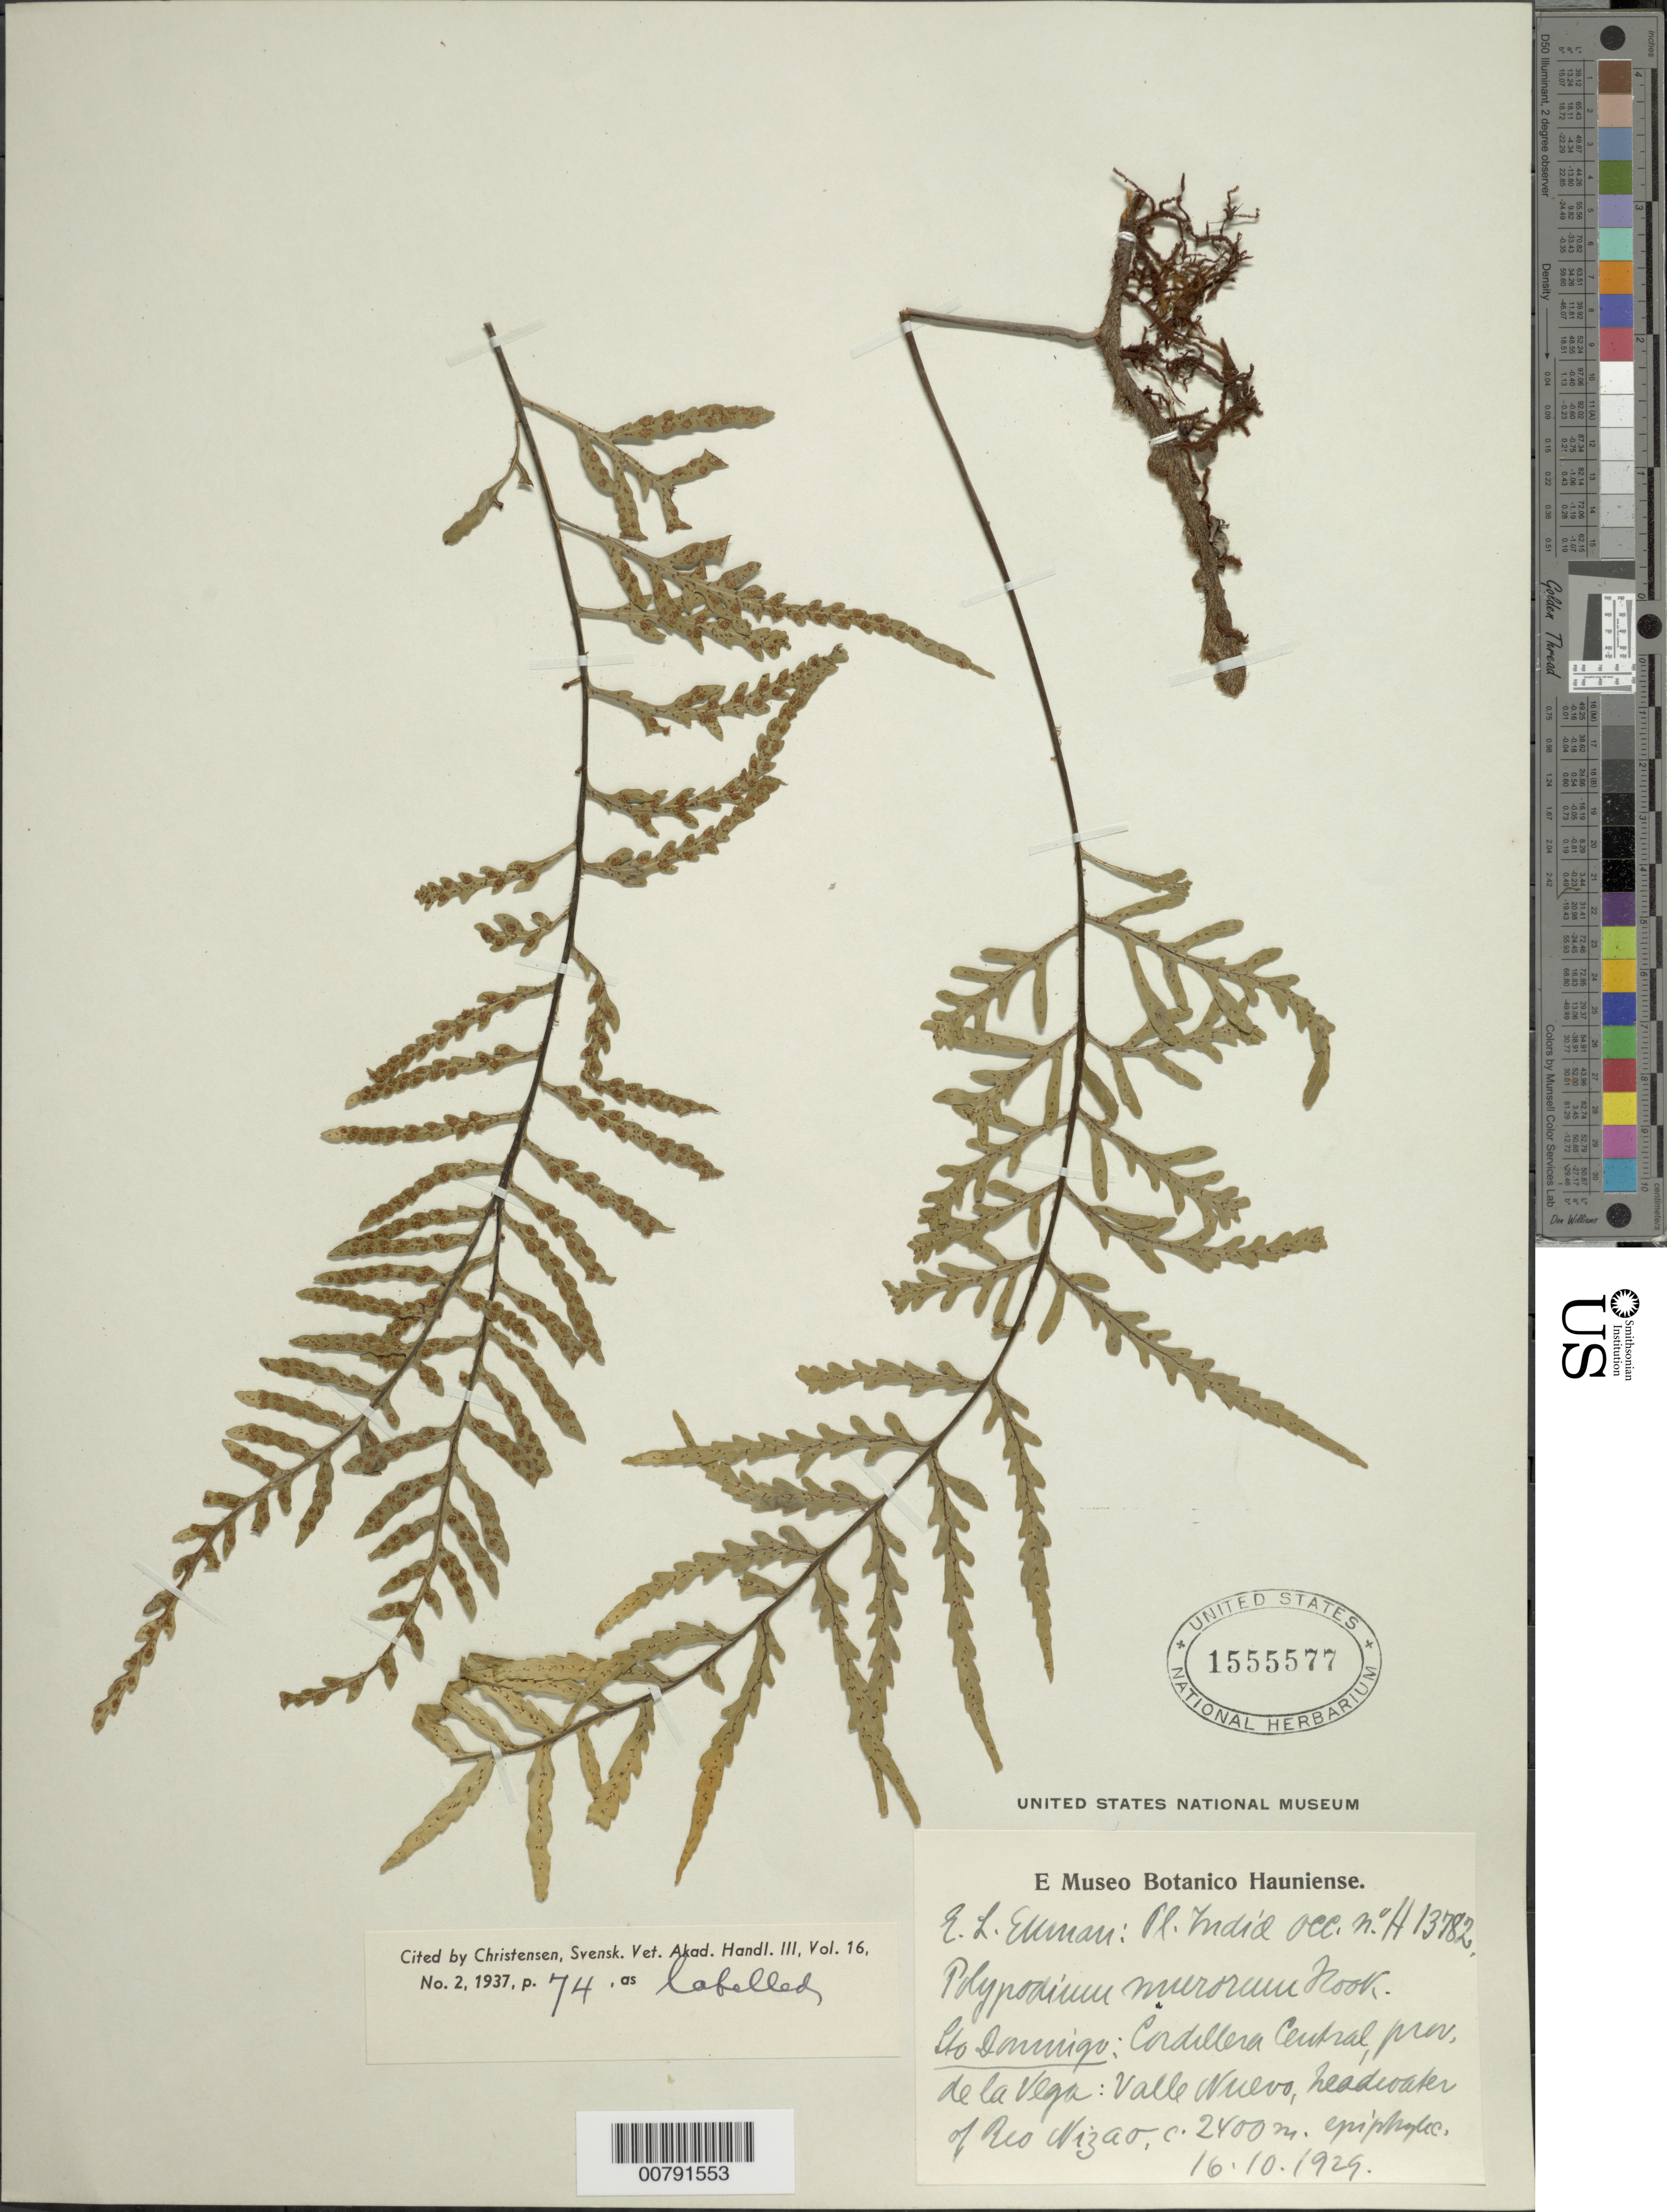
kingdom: Plantae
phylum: Tracheophyta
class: Polypodiopsida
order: Polypodiales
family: Polypodiaceae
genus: Pleopeltis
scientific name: Pleopeltis murorum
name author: (Hook.) A.R. Sm. & Tejero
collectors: E. L. Ekman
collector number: H 13782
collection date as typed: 16 Oct 1929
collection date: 1929-10-16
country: Dominican Republic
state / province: La Vega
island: Hispaniola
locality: Cordillera Central, Valle Nuevo, headwaaters of Río Nizao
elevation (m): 2400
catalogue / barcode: US 1555577